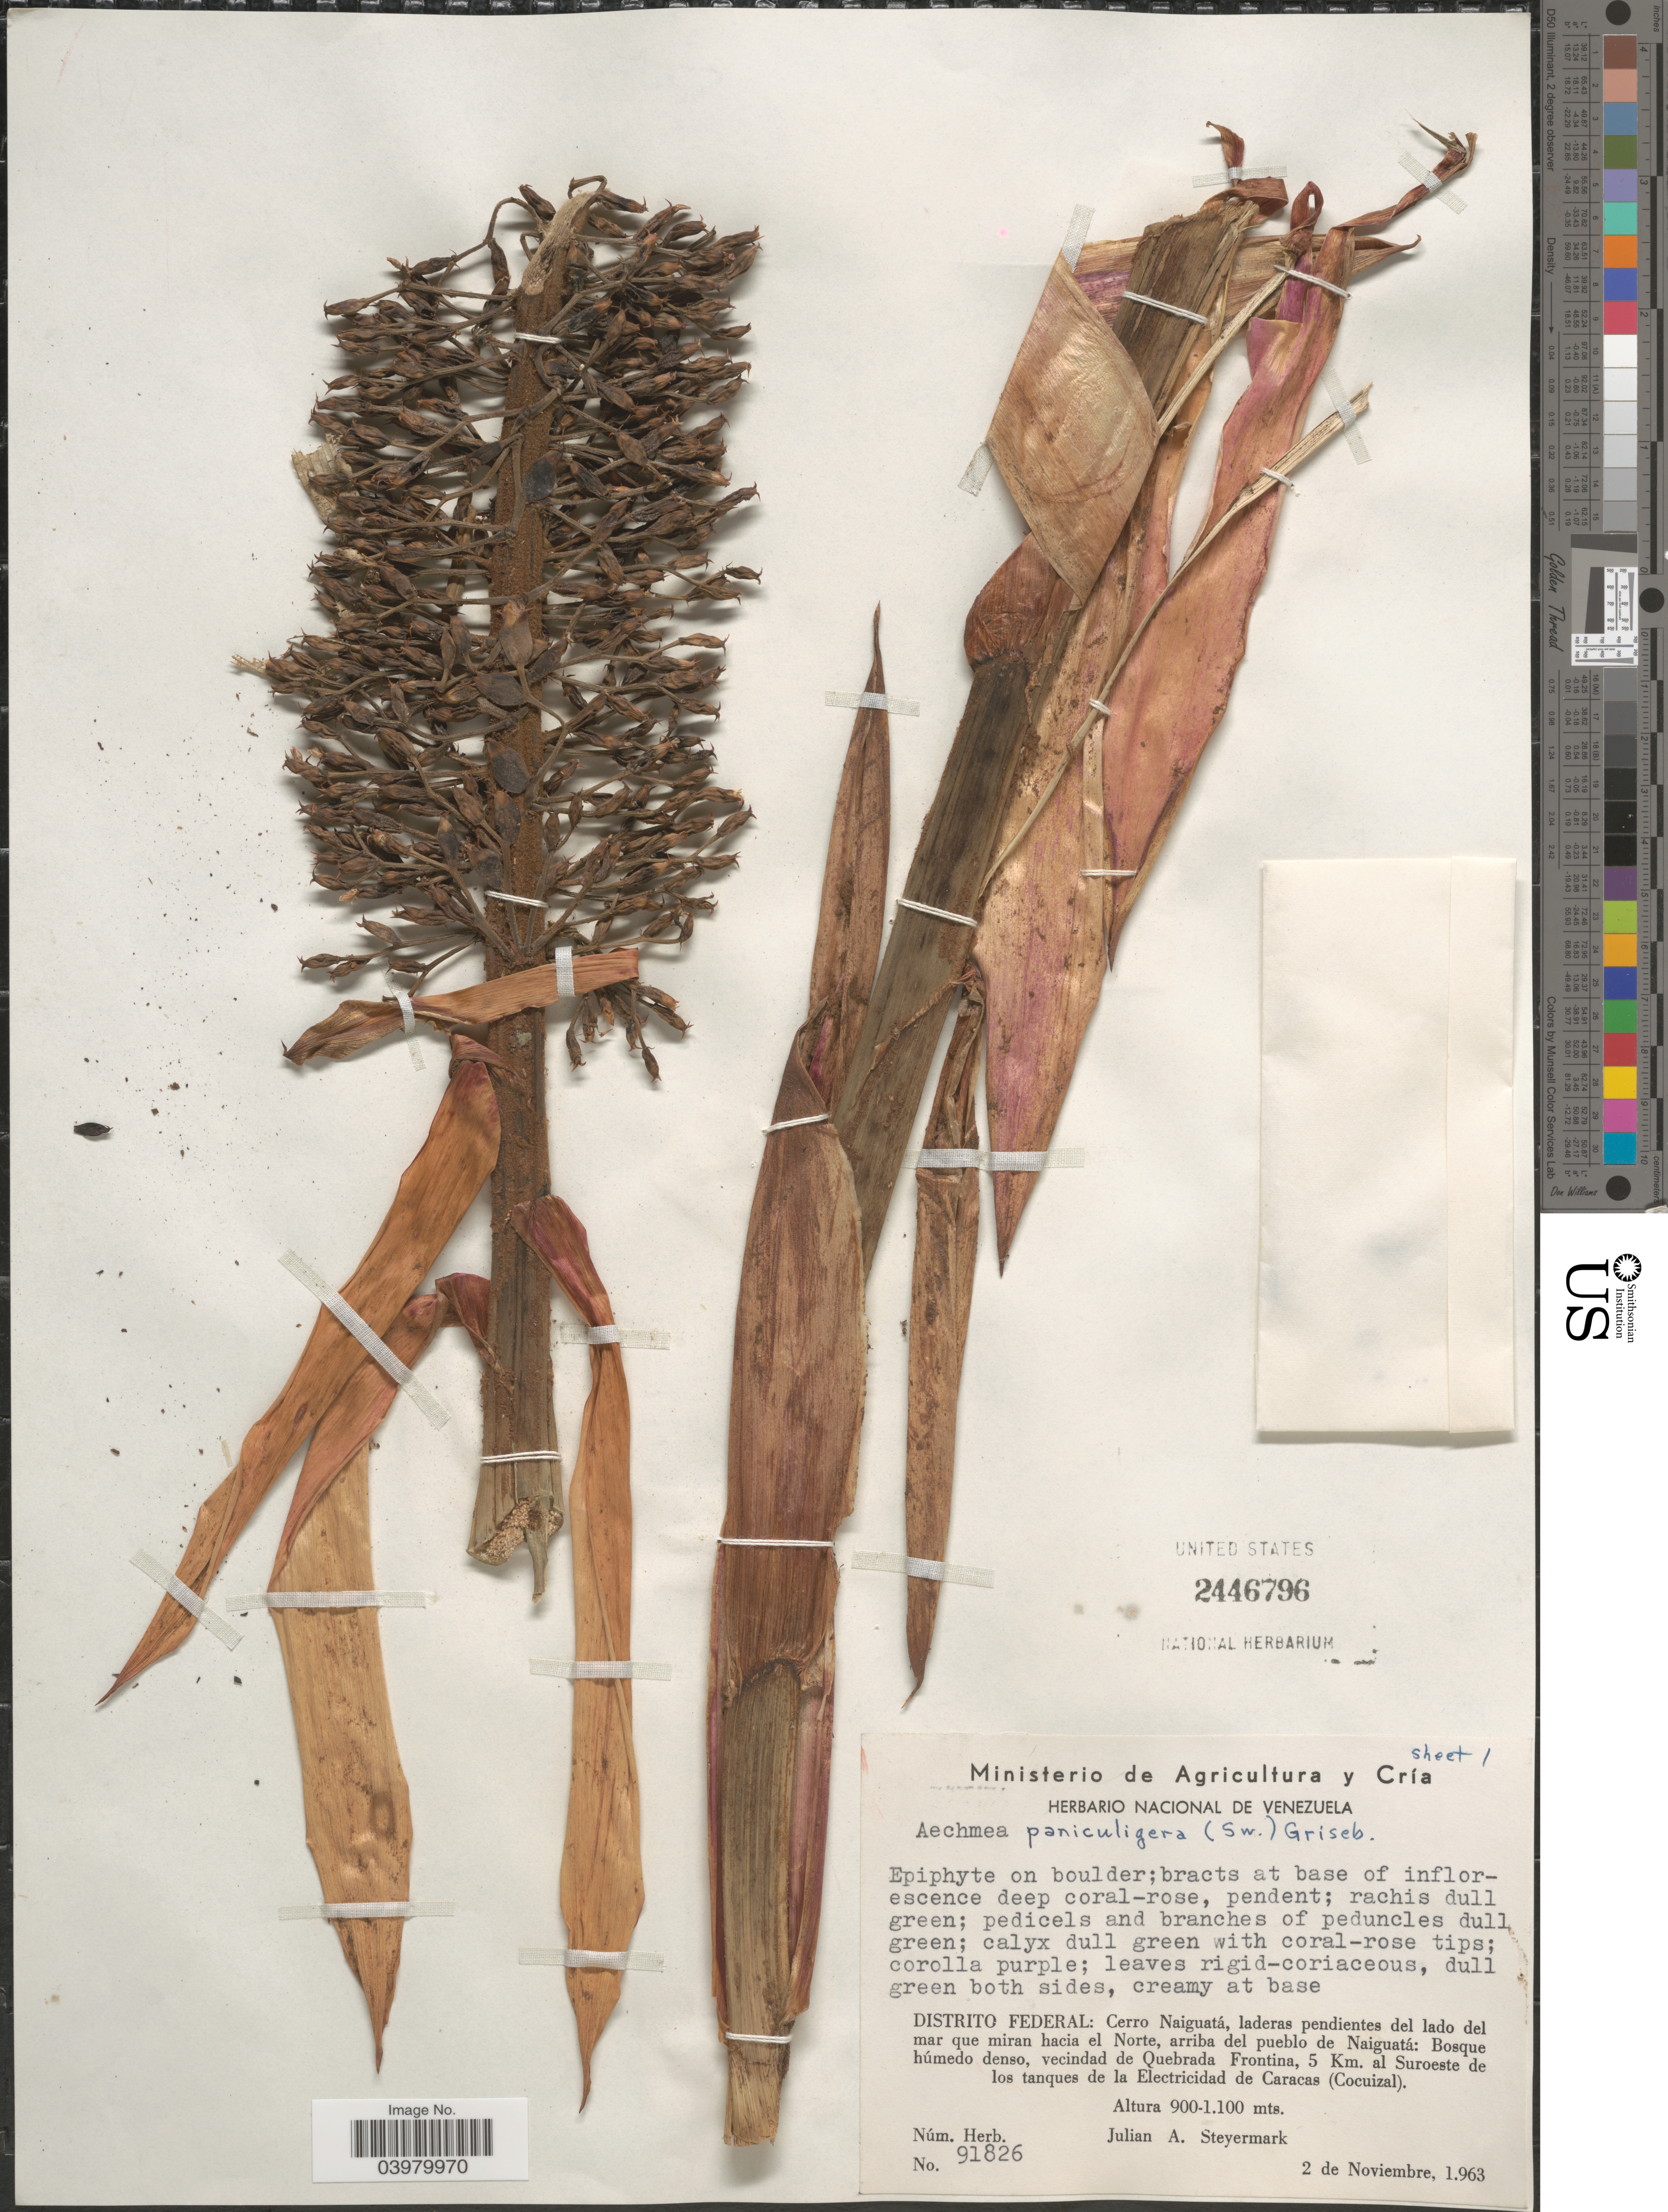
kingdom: Plantae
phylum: Tracheophyta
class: Liliopsida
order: Poales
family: Bromeliaceae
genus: Aechmea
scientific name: Aechmea paniculigera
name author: (Sw.) Griseb.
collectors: J. Steyermark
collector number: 91826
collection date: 1963-11-02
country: Venezuela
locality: Distrito Federal: Cerro Naiguatá, laderas pendientes del lado del mar que miran hacia el Norte, arriba del pueblo de Naiguatá: Bosque húmedo denso, vecindad de Quebrada Frontina, 5 Km. al Suroeste de los tanques de la Electricidad de Caracas (Cocuizal).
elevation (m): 900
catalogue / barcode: US 2446796